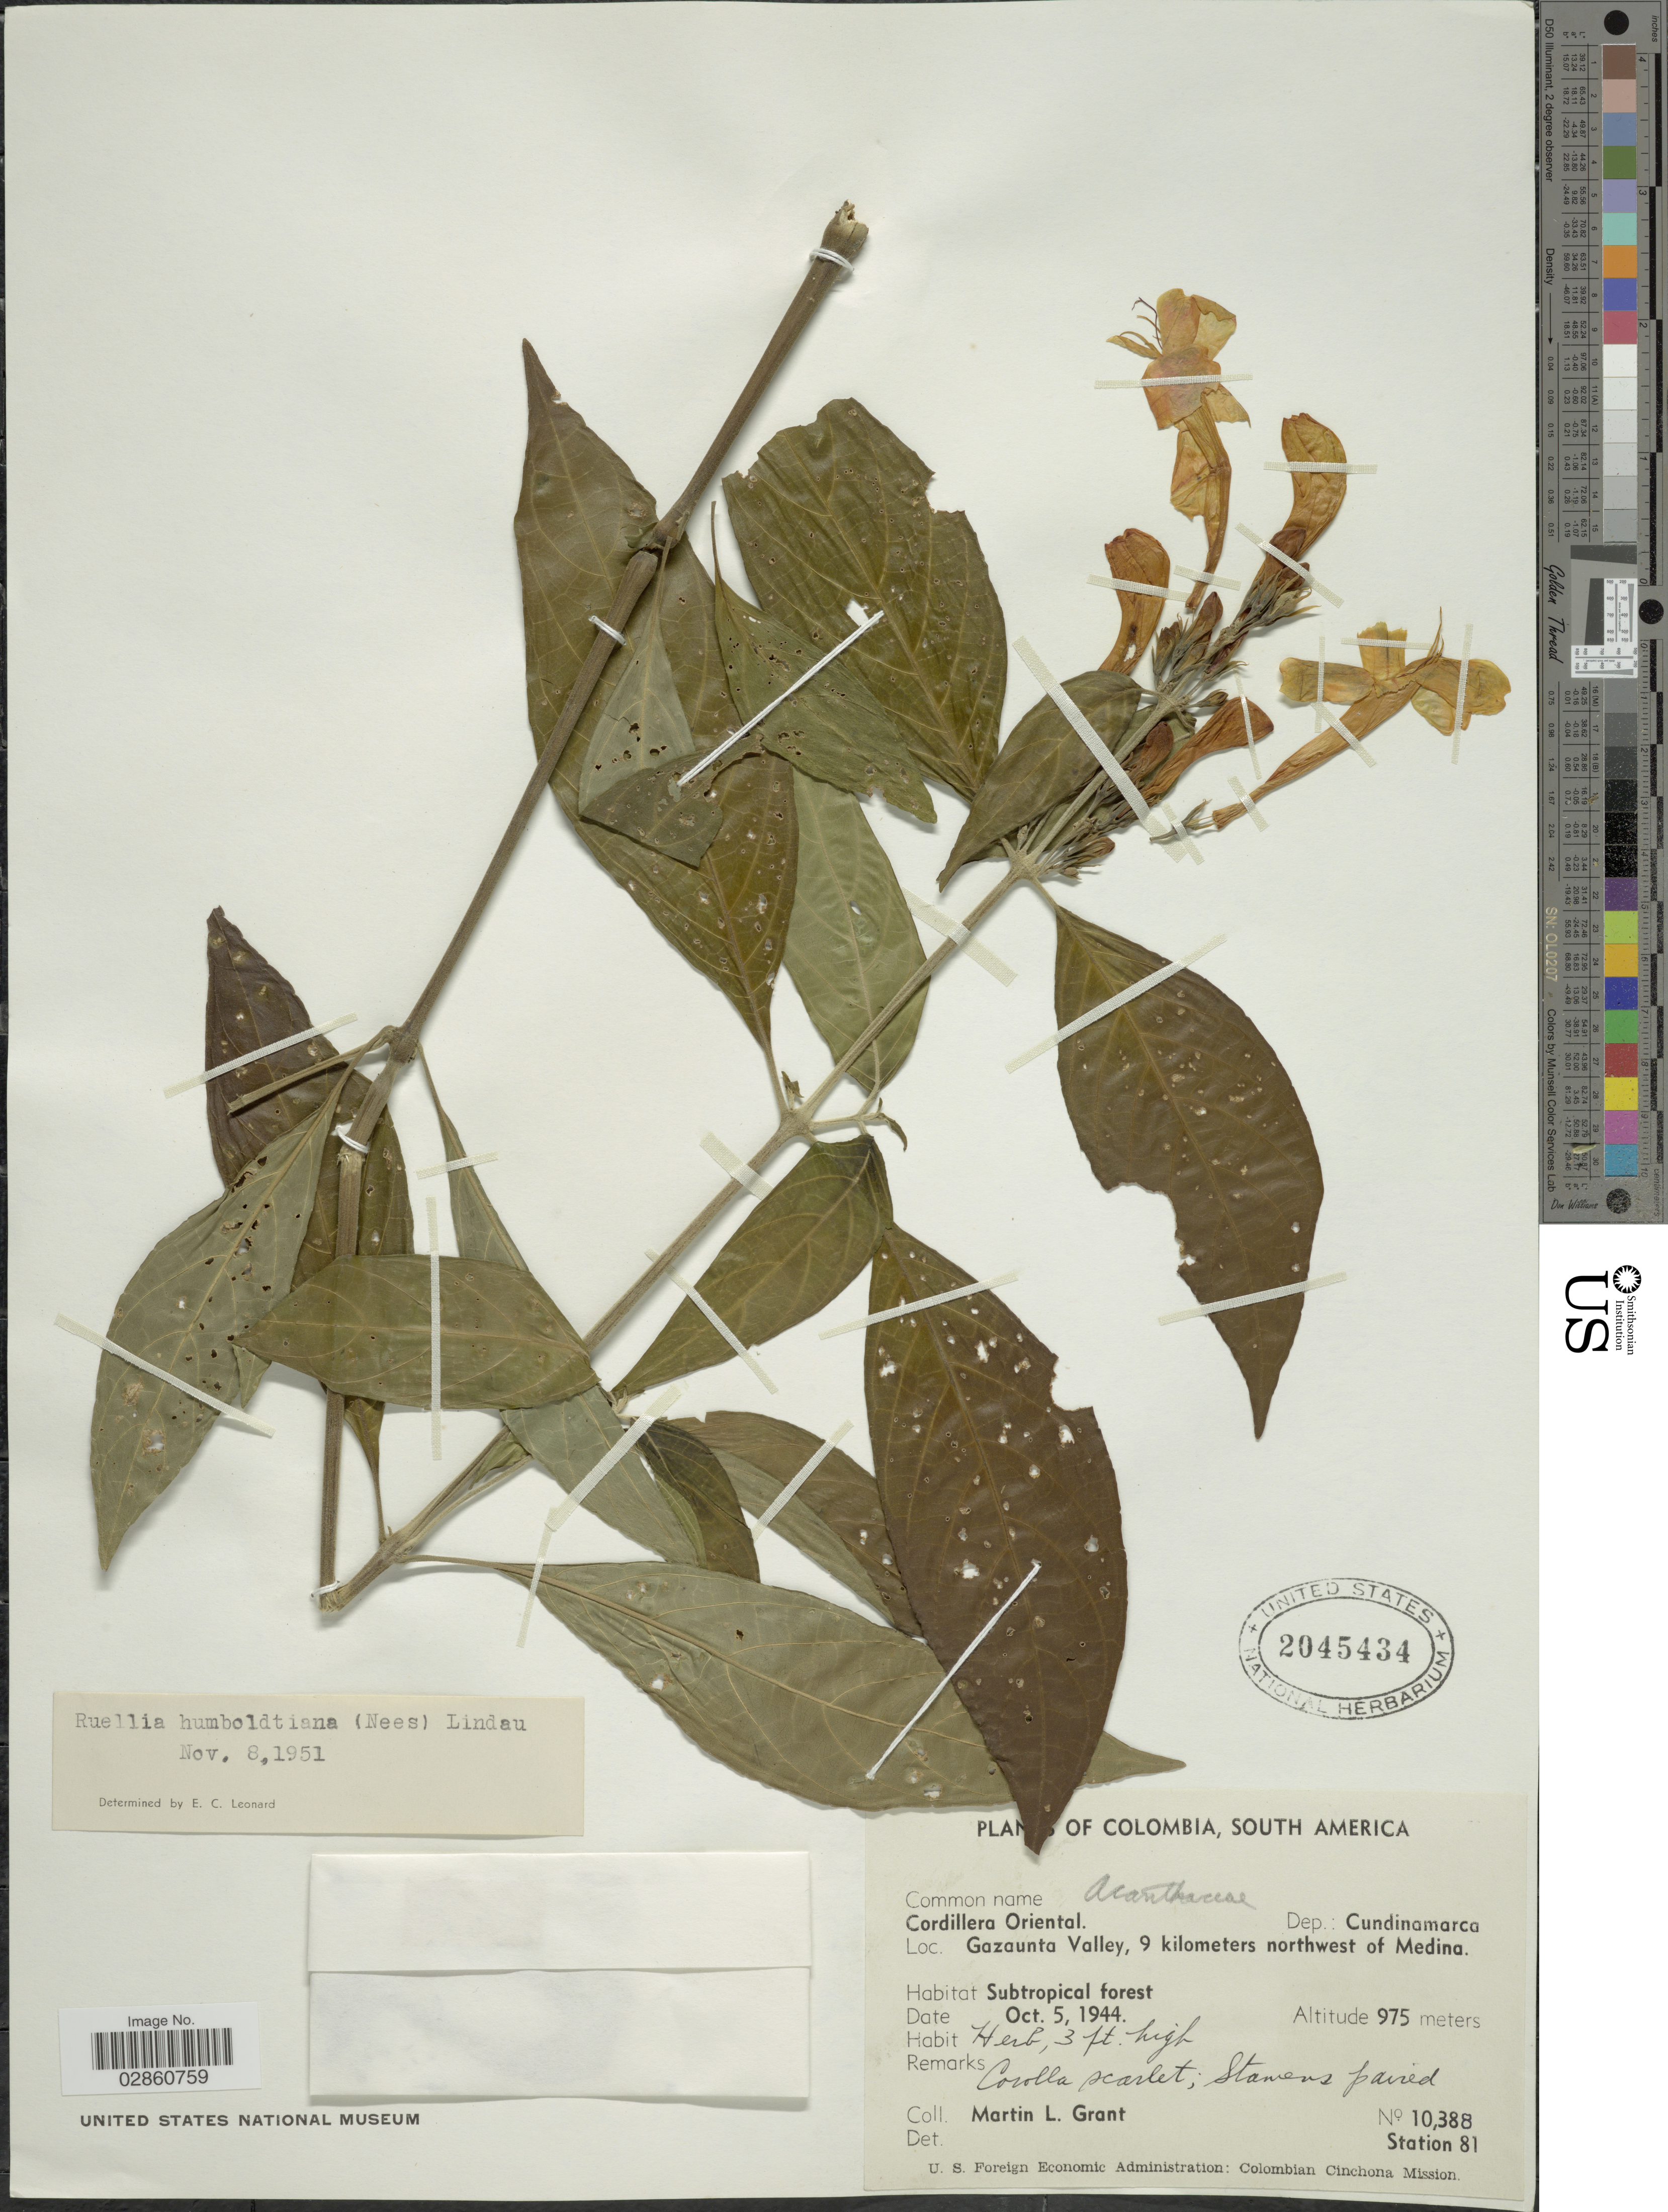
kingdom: Plantae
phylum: Tracheophyta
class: Magnoliopsida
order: Lamiales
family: Acanthaceae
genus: Ruellia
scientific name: Ruellia humboldtiana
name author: (Nees) Lindau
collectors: M. L. Grant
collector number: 10388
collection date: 1944-10-05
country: Colombia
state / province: Cundinamarca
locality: Cordillera Oriental. Dep.: Cundinamarca. Gazaunta Valley, 9 kilometers northwest of Medina.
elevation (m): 975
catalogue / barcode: US 2045434